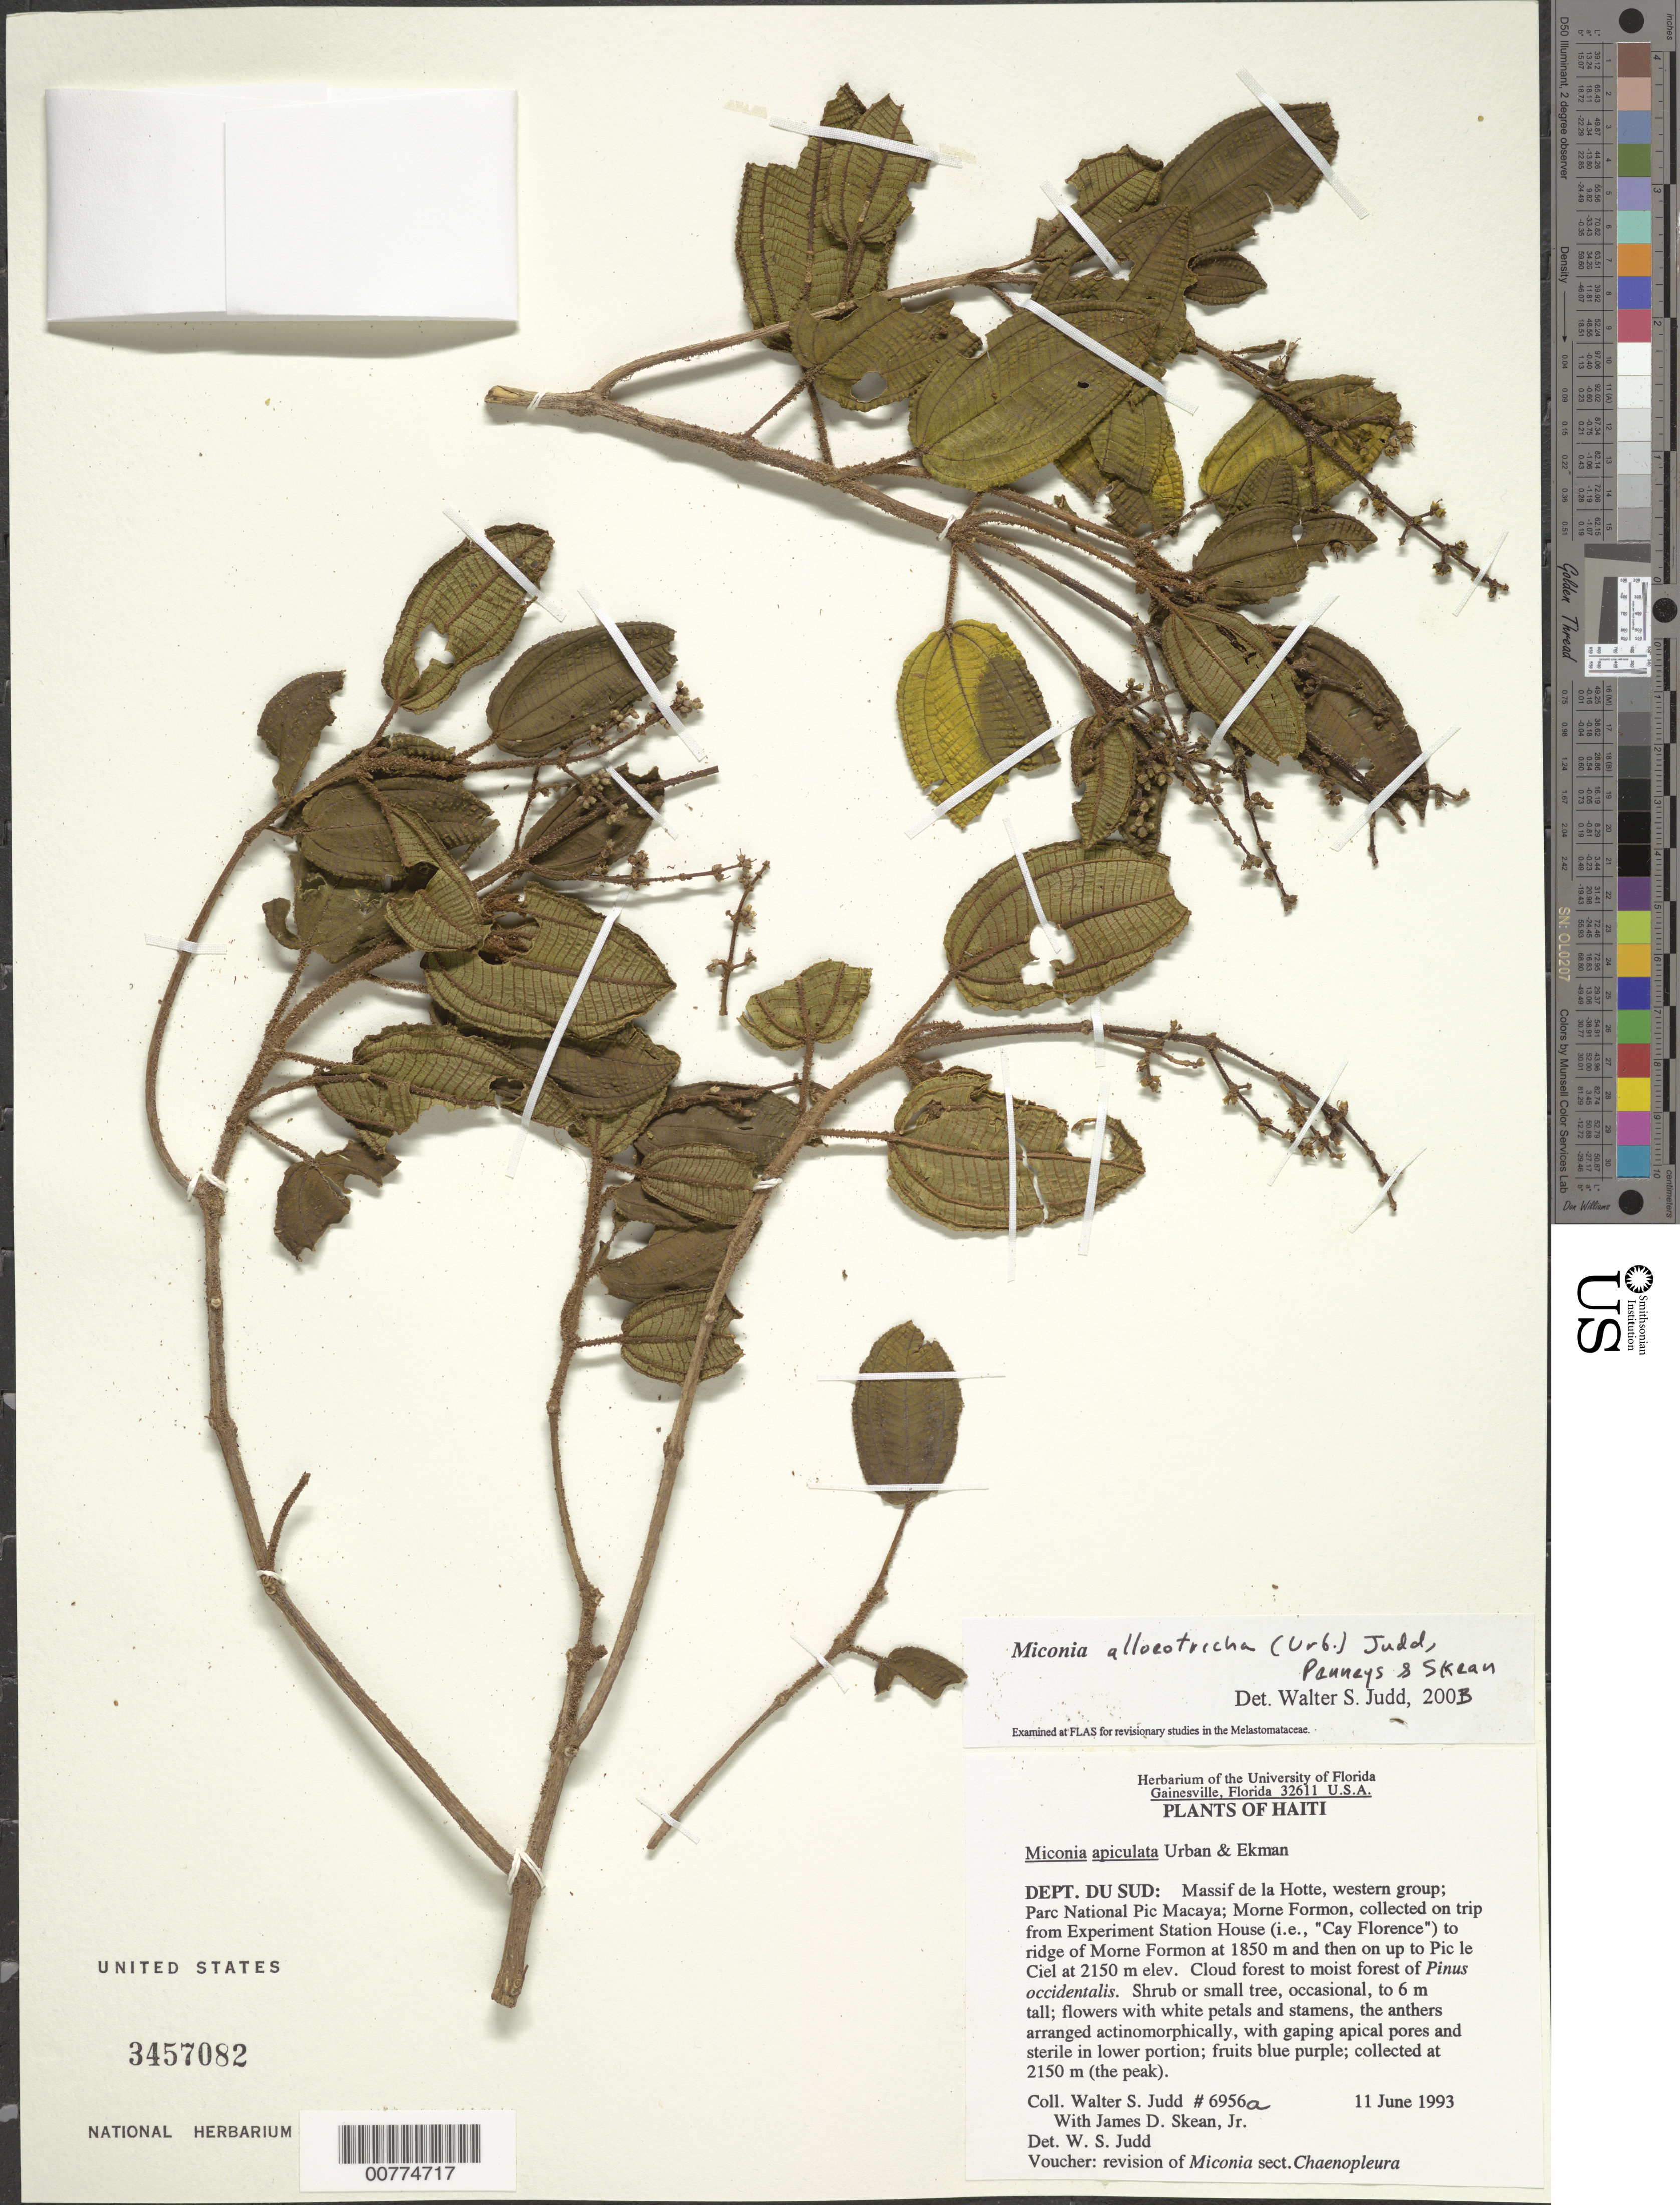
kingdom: Plantae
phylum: Tracheophyta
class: Magnoliopsida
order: Myrtales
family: Melastomataceae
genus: Miconia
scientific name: Miconia alloeotricha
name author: (Urb.) Judd et al.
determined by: Judd, Walter S.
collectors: W. S. Judd & J. D. Skean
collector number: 6956a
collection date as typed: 11 Jun 1993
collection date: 1993-06-11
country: Haiti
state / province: Sud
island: Hispaniola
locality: Massif de la Hotte, western group, Parc Natinal Pic Macaya, Morne Formon, collected on trip from Experiment Station House (Cay Florence) to ridge of Morne Formon (1850 m) and then up to Pic le Ciel (2150 m).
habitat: Cloud forest to moist forest of Pinus occidentalis.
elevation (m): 2150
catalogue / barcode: US 3457082